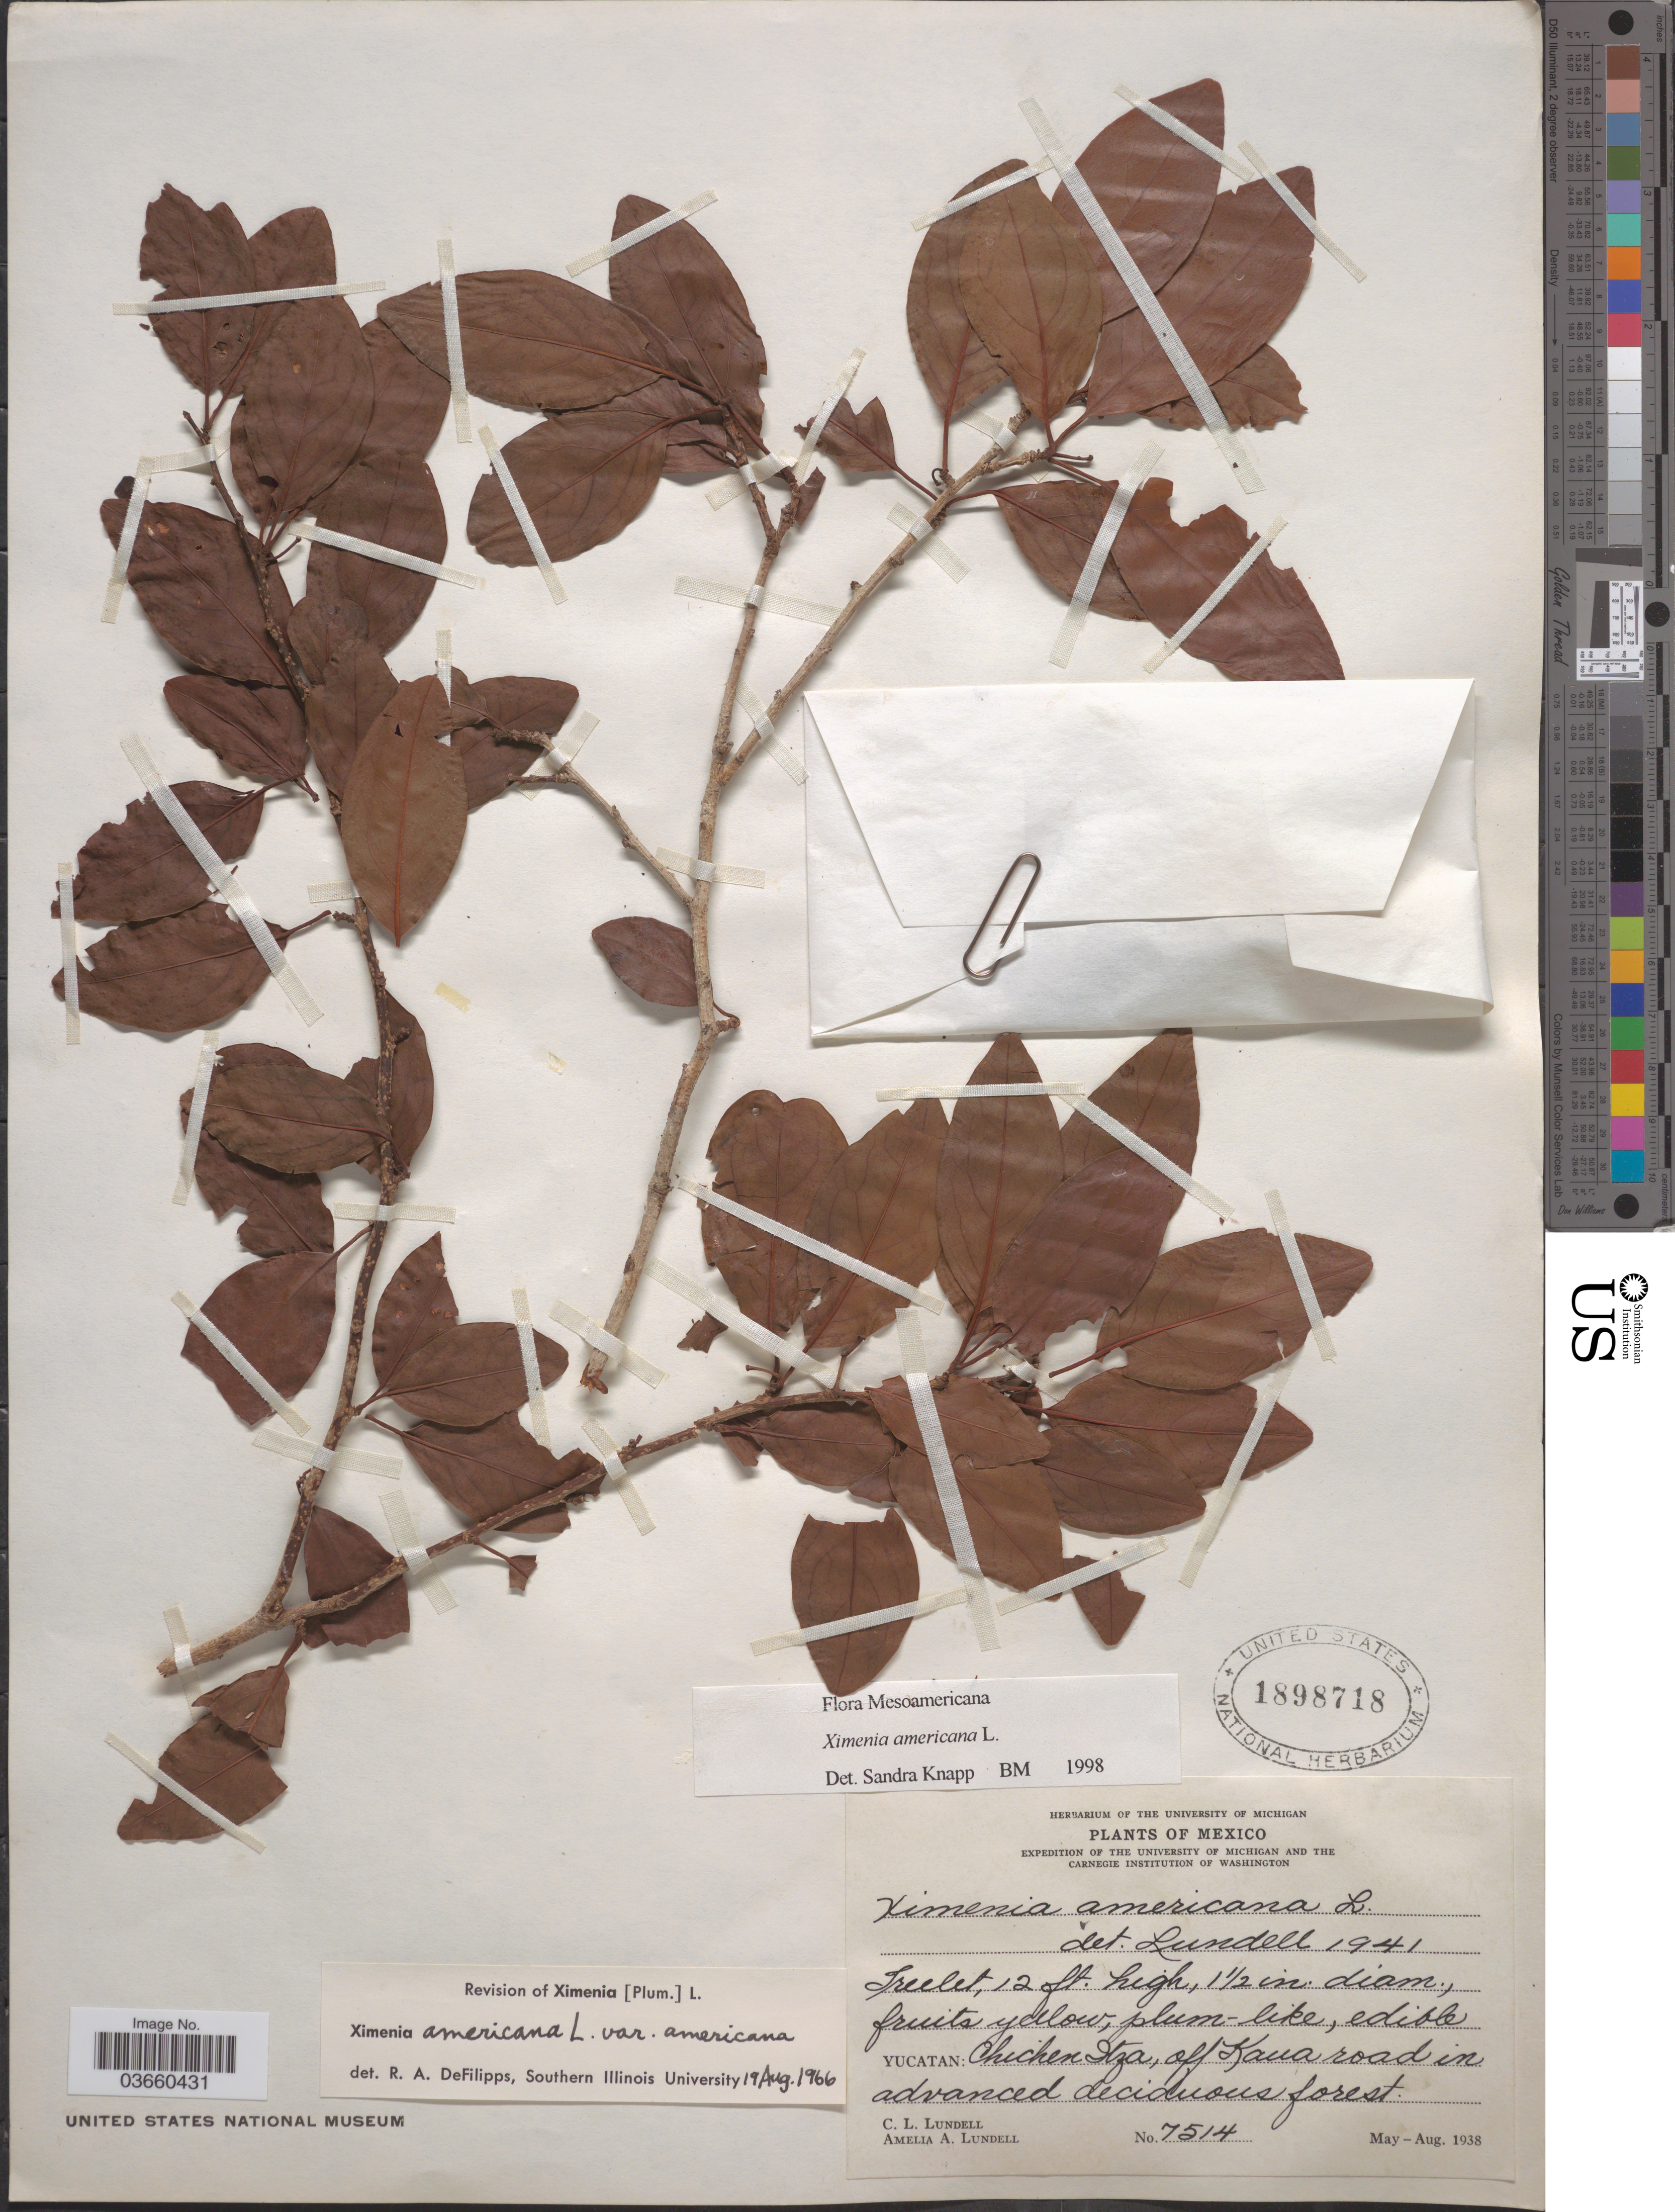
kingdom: Plantae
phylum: Tracheophyta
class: Magnoliopsida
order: Santalales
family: Ximeniaceae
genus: Ximenia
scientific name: Ximenia americana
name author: L.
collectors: C. L. Lundell & A. A. Lundell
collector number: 7514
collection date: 1938-05/1938-08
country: Mexico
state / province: Yucatán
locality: Chicken Itza, off Kana road in advanced deciduous forest.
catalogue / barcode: US 1898718